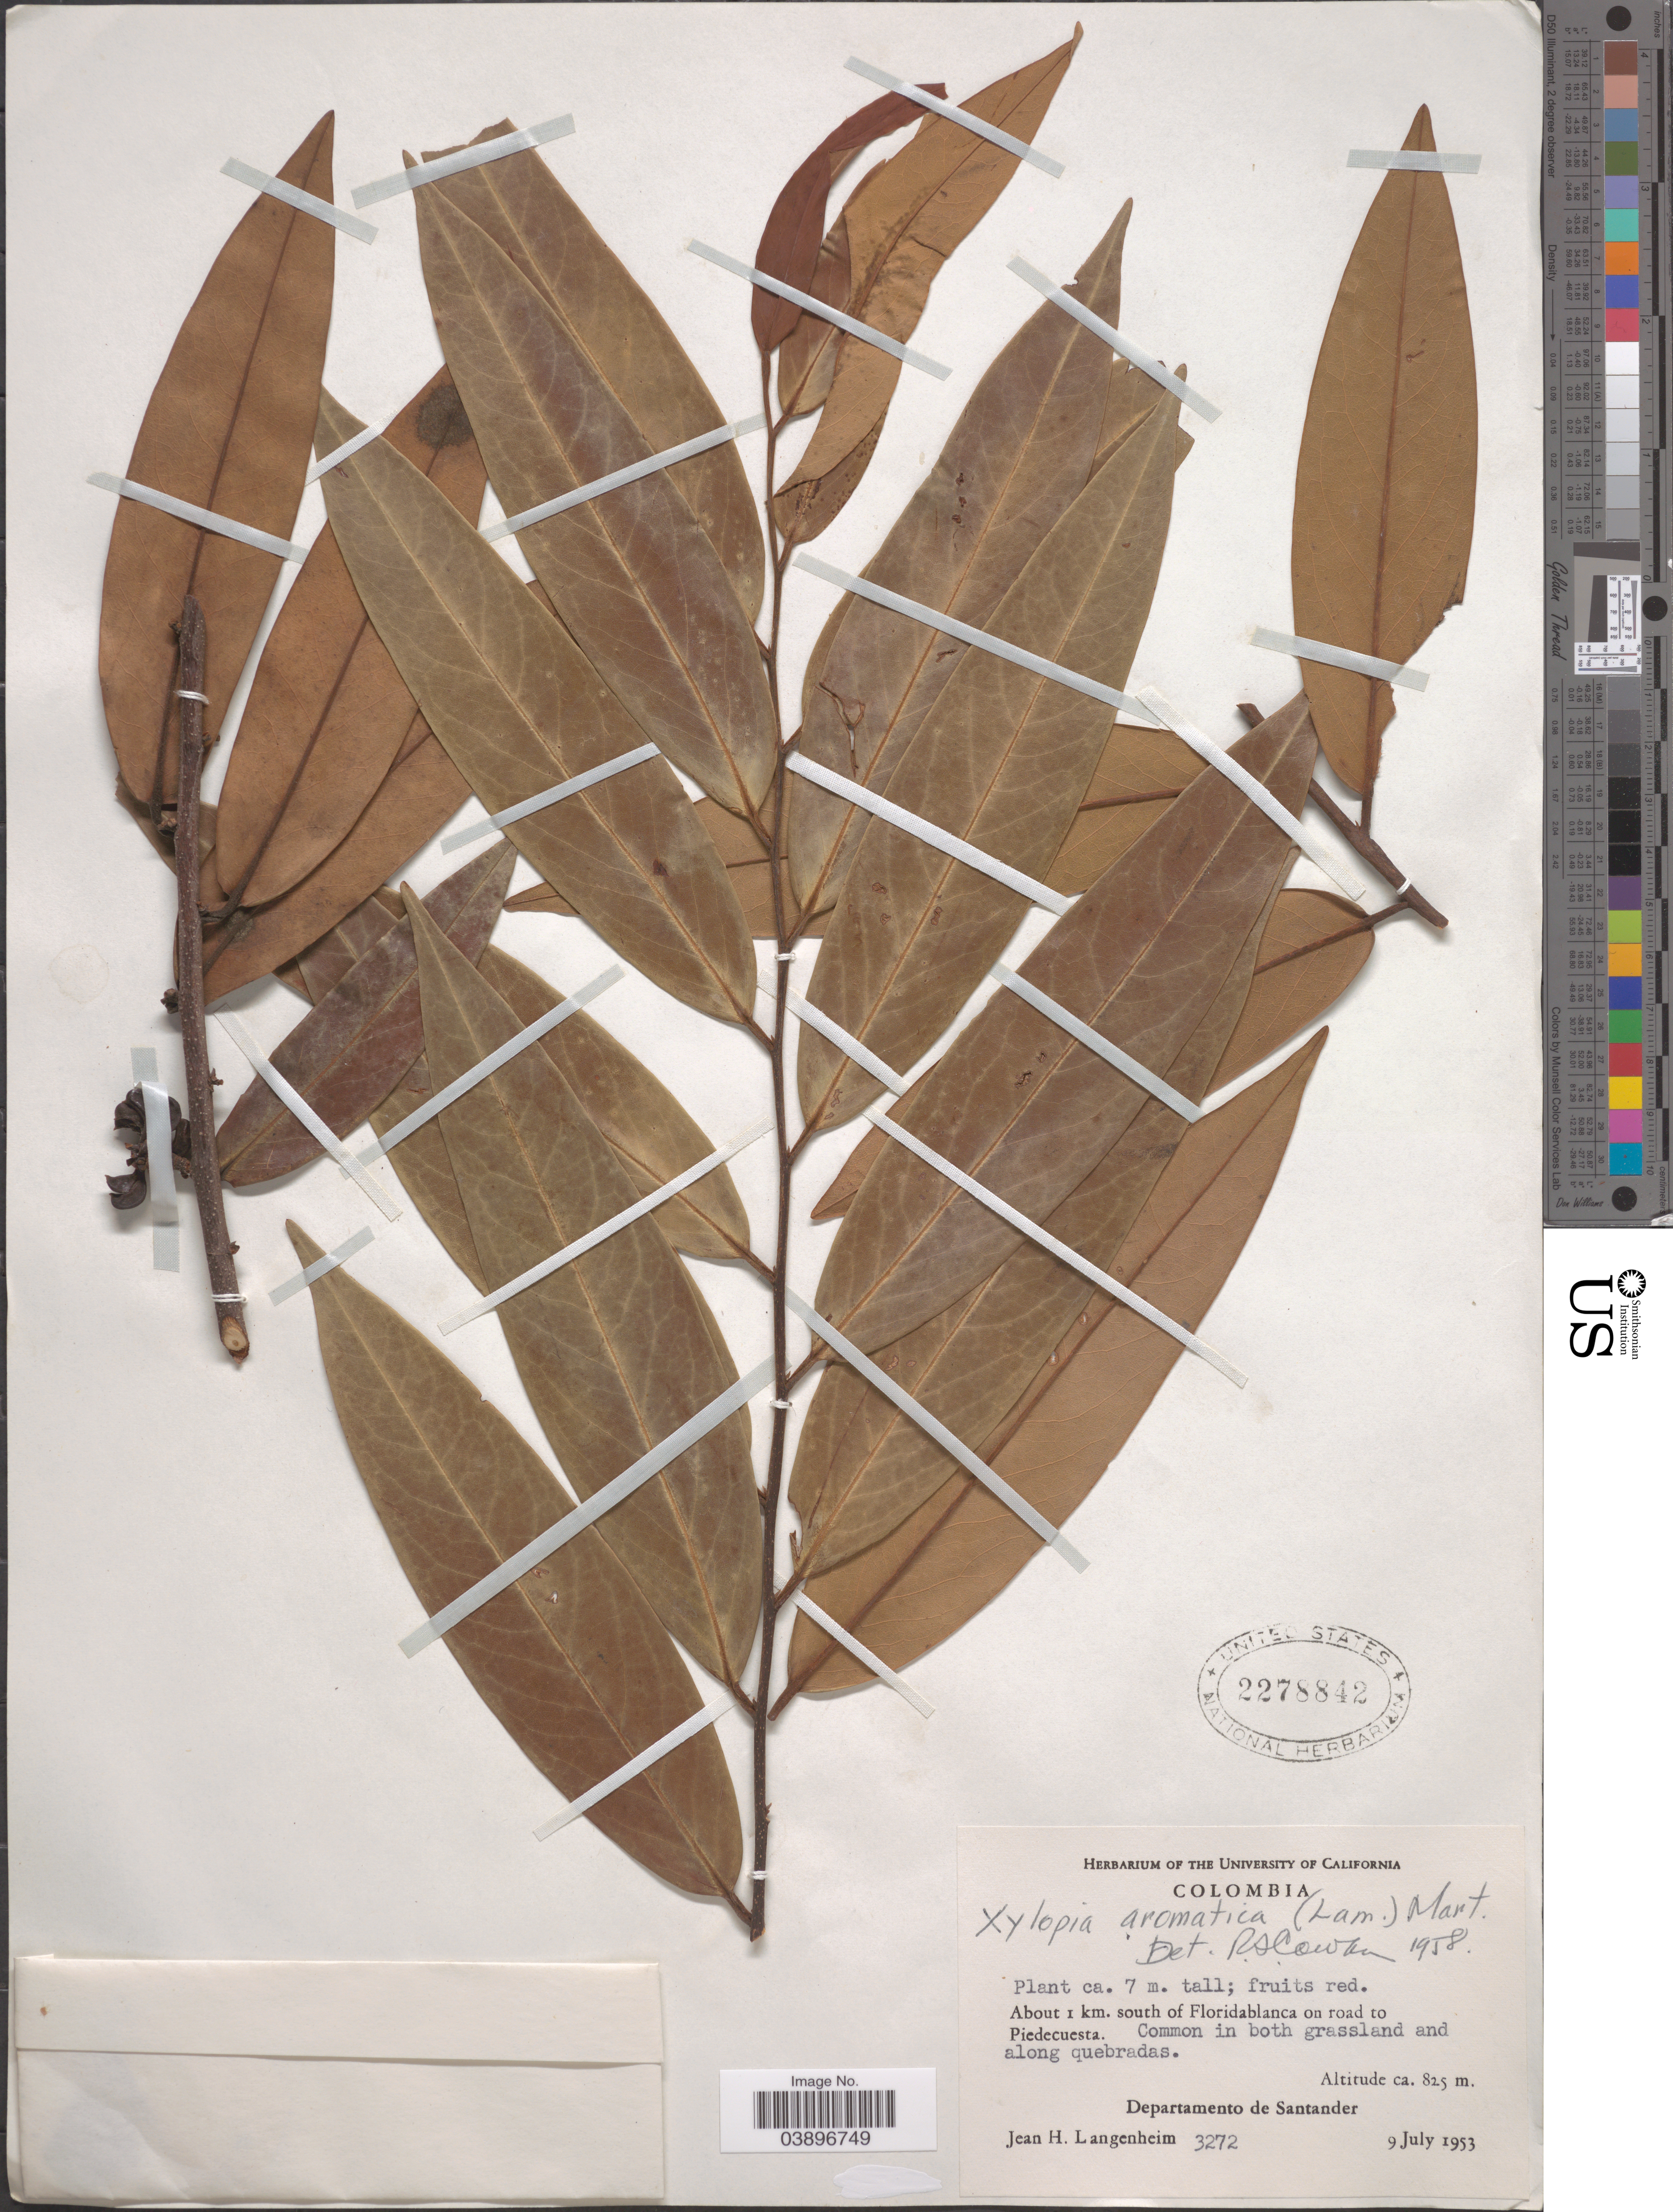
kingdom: Plantae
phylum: Tracheophyta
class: Magnoliopsida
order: Magnoliales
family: Annonaceae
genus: Xylopia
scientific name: Xylopia aromatica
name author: (Lam.) Mart.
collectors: J. H. Langenheim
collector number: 3272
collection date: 1953-07-09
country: Colombia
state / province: Santander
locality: About 1 km. south of Floridablanca on road to Piedecuesta. Departamento de Santander.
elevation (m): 825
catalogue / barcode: US 2278842